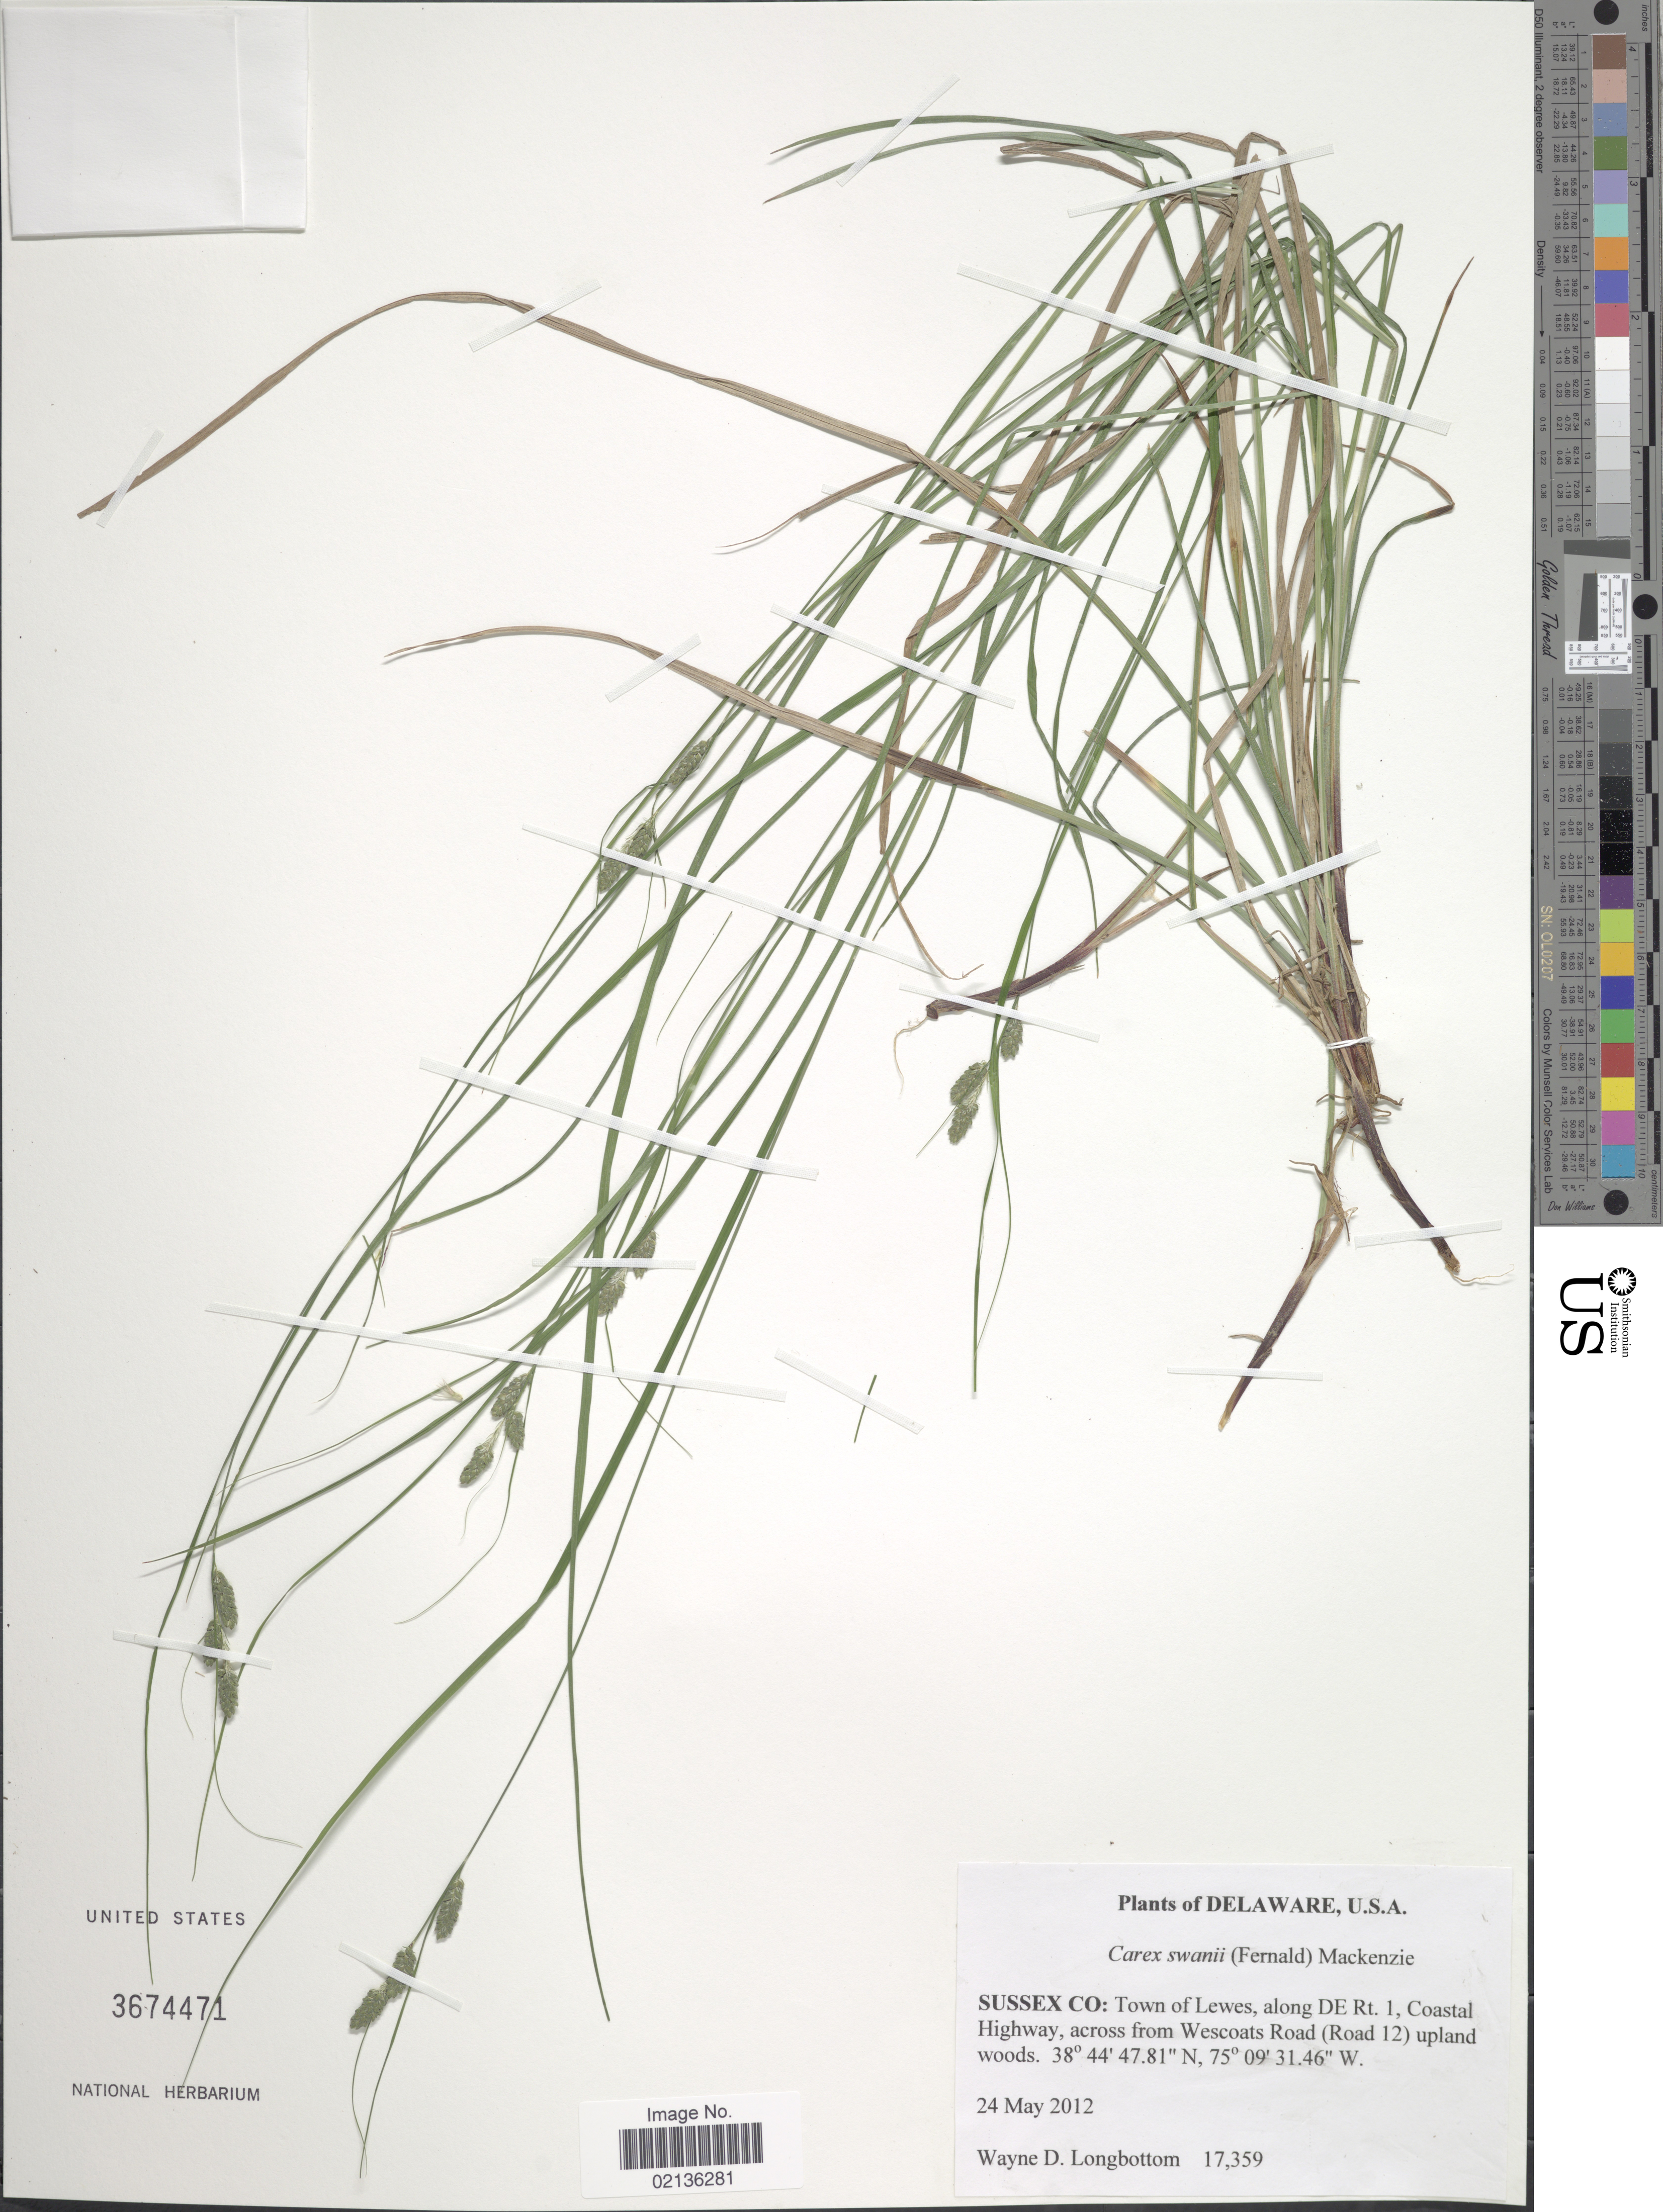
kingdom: Plantae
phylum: Tracheophyta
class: Liliopsida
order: Poales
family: Cyperaceae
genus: Carex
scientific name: Carex swanii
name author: (Fernald) Mack.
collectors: W. D. Longbottom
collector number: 17359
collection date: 2012-05-24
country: United States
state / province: Delaware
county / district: Sussex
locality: Sussex Co.: Town of Lewes along DE Rt. 1, Coastal Highway, across from Wescoats Road (Road 12) upland woods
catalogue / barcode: US 3674471